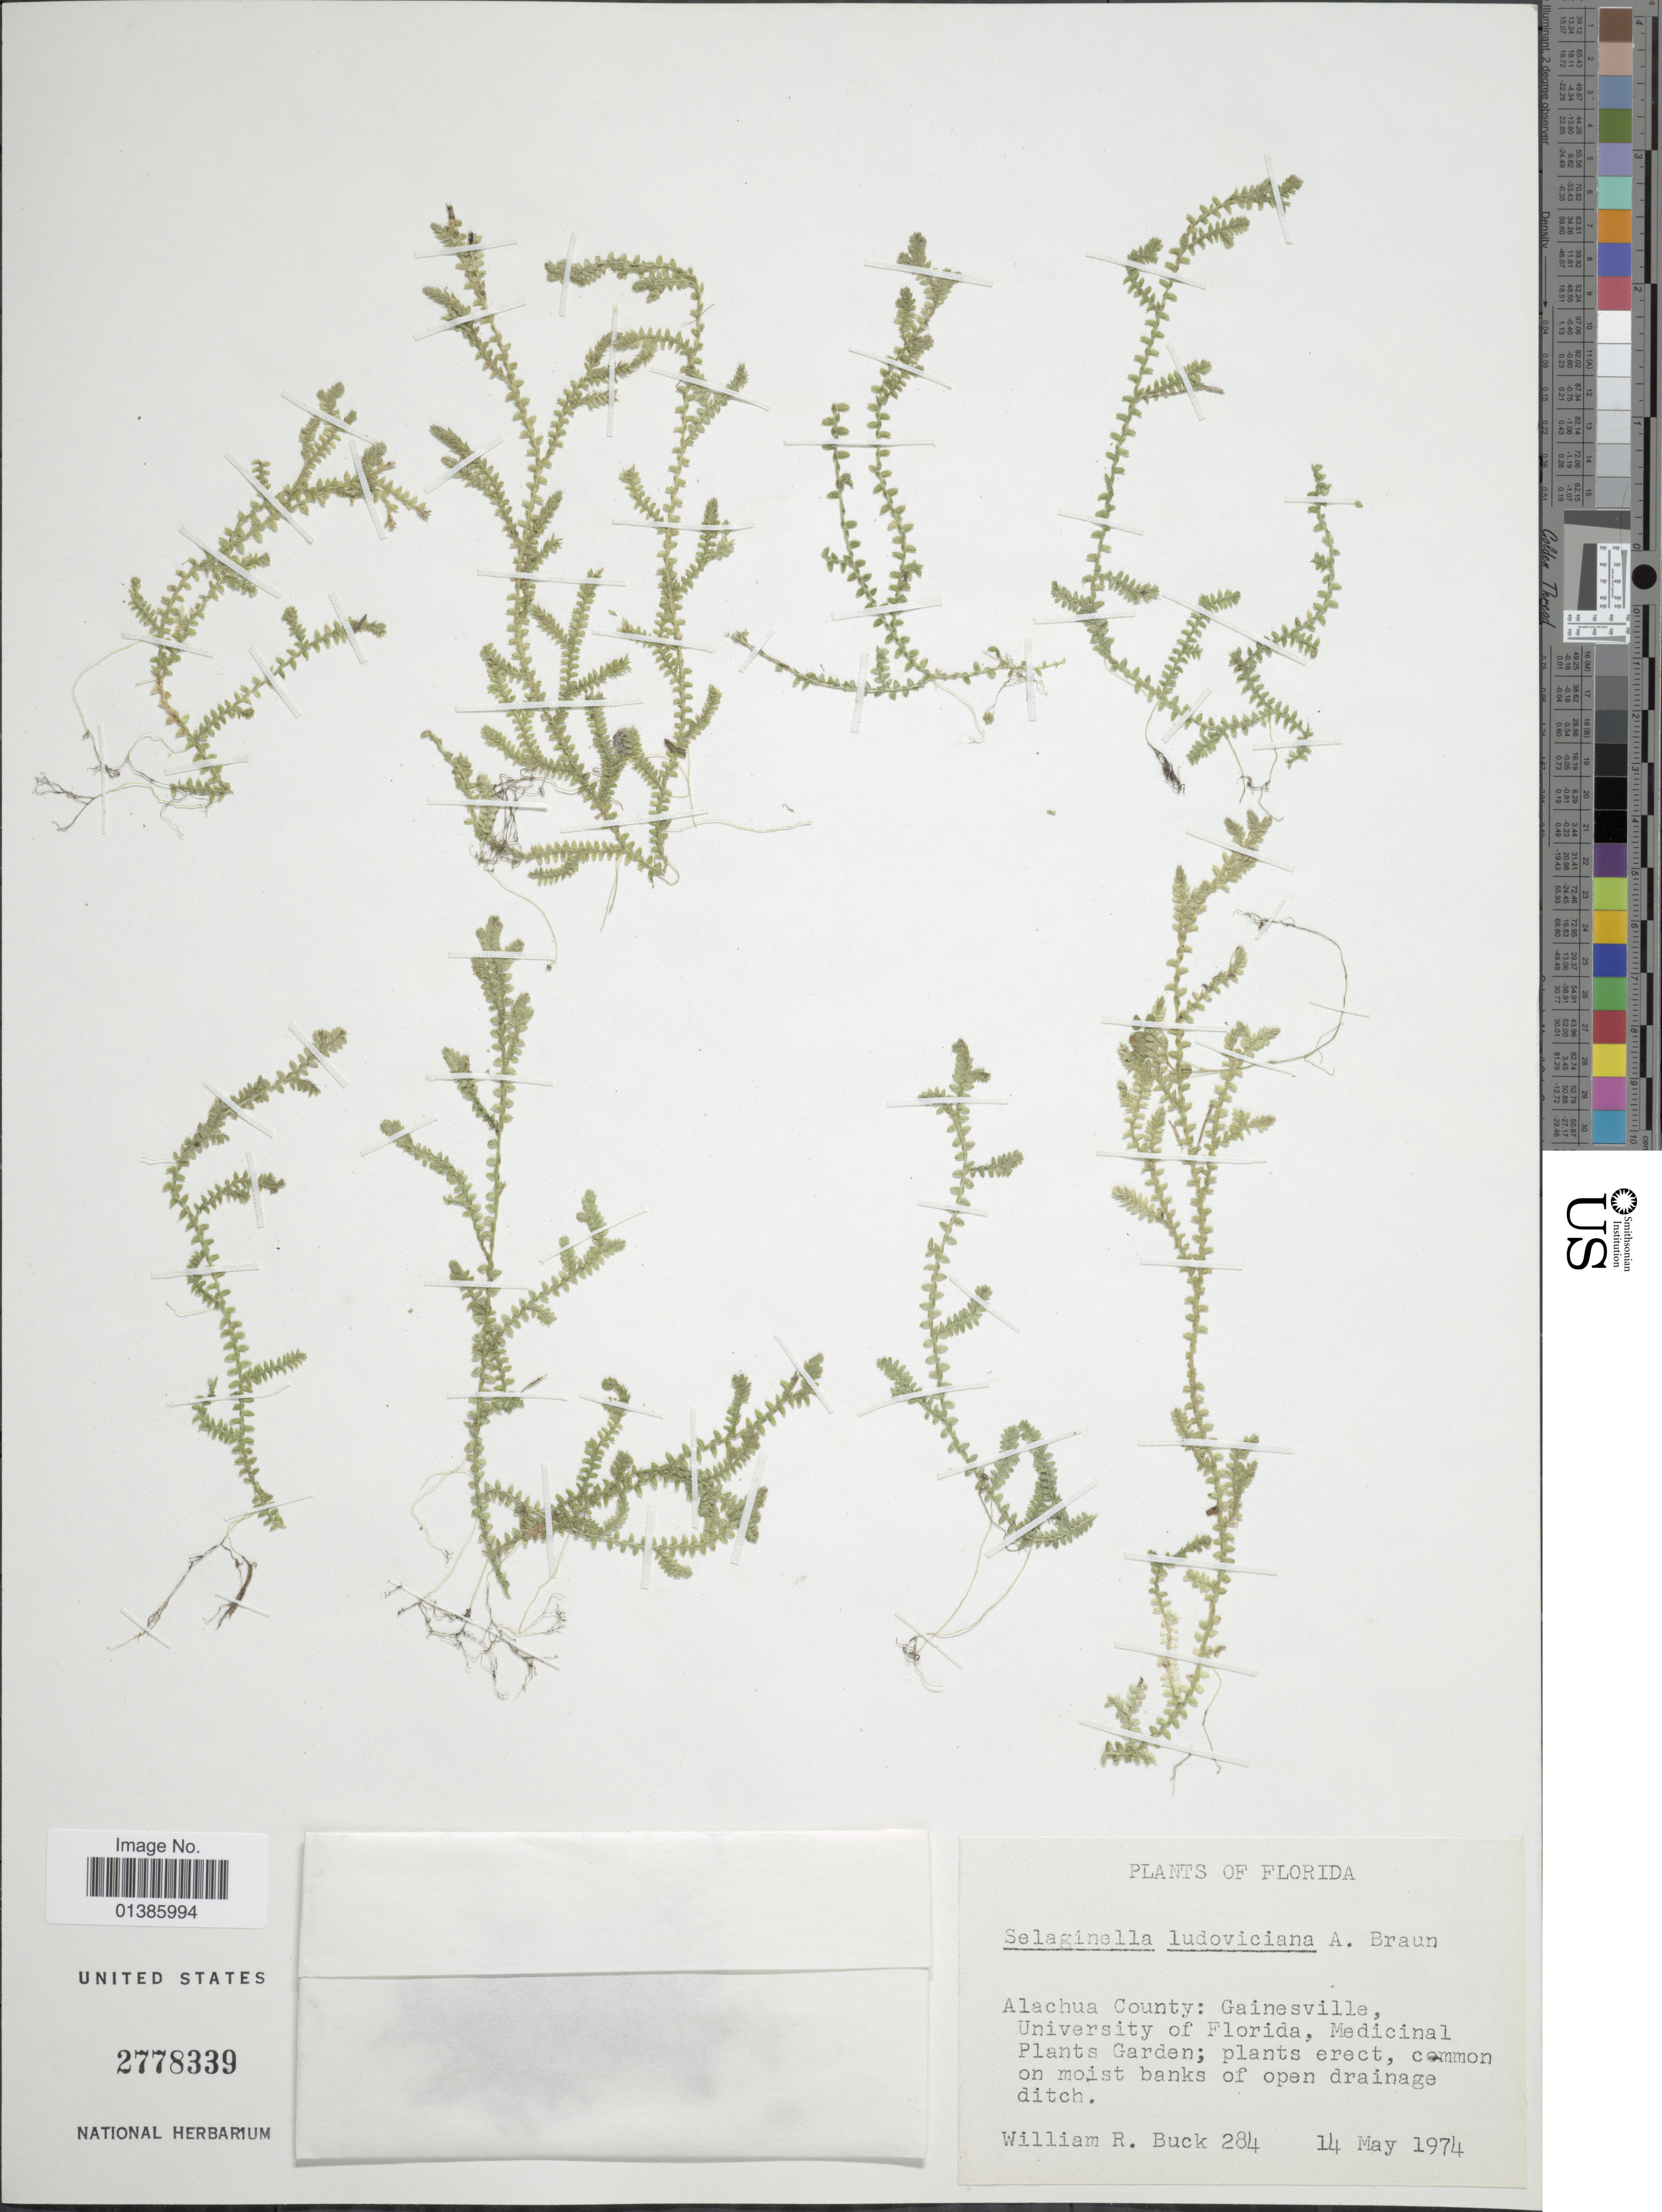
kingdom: Plantae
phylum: Tracheophyta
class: Lycopodiopsida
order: Selaginellales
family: Selaginellaceae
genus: Selaginella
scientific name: Selaginella ludoviciana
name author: A. Braun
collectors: W. R. Buck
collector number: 284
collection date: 1974-05-14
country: United States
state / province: Florida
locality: Alachua County: Gainesville, University of Florida, Medicinal Plants Garden.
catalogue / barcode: US 2778339